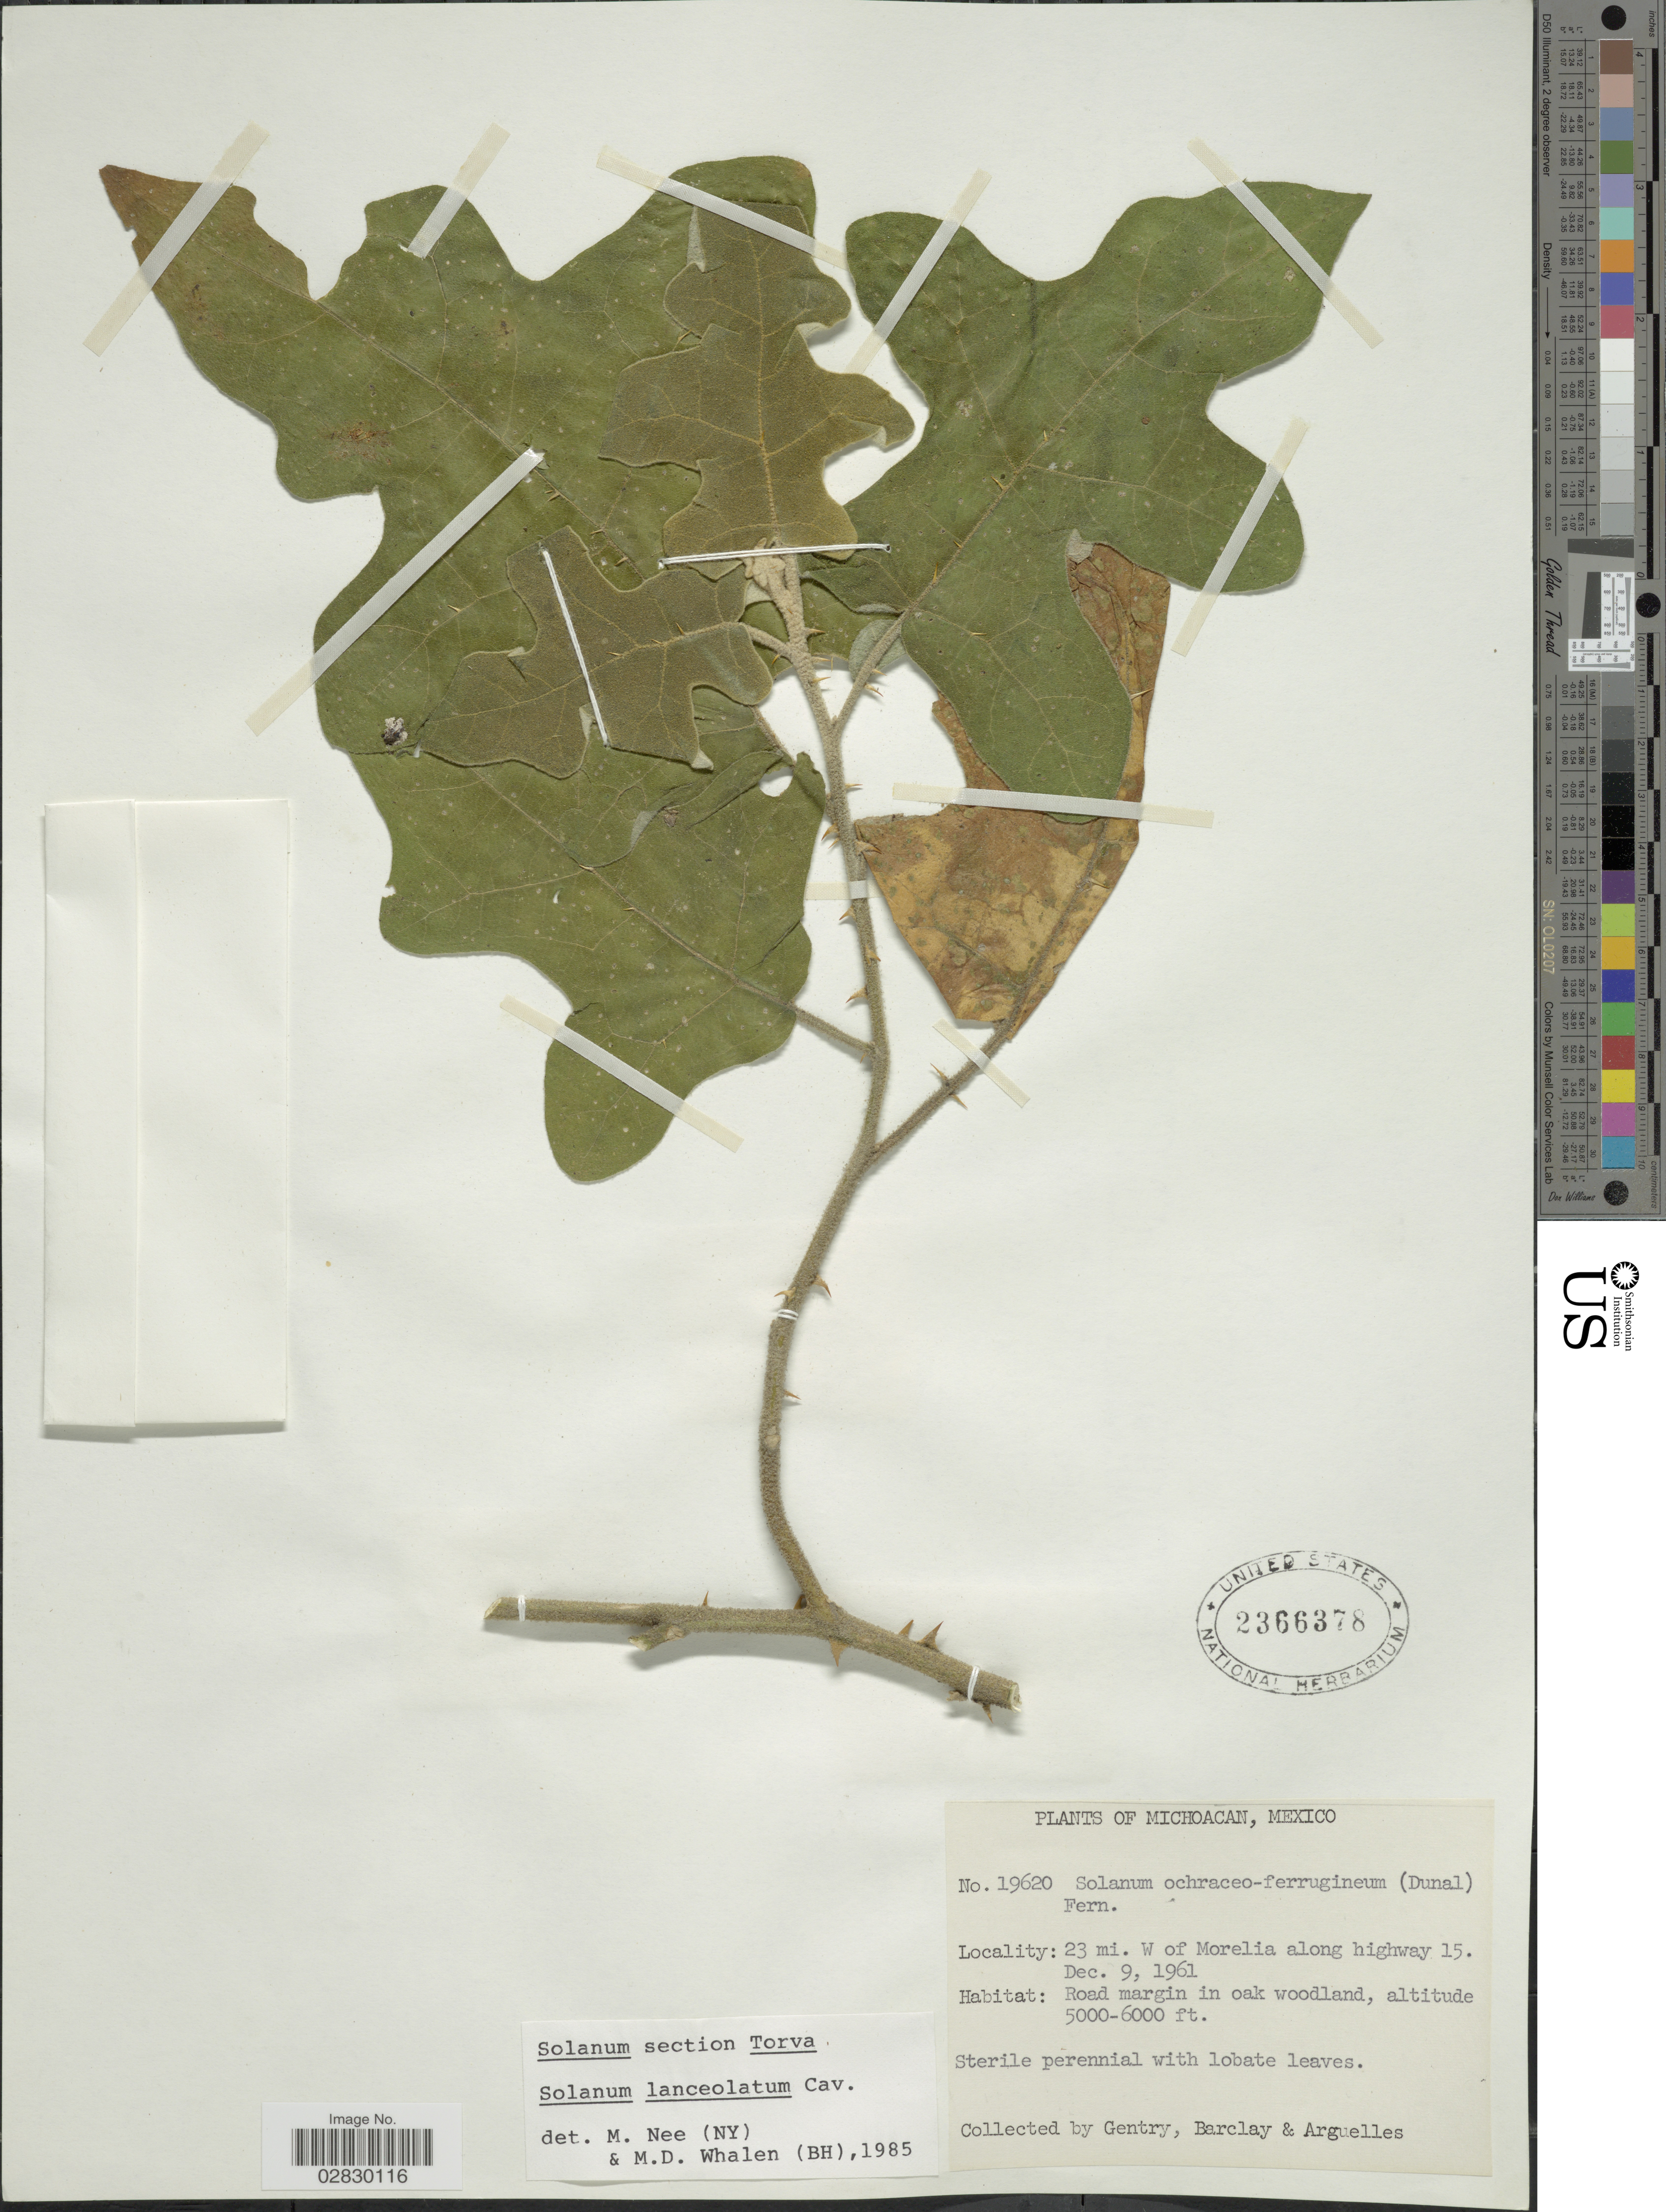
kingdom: Plantae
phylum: Tracheophyta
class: Magnoliopsida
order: Solanales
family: Solanaceae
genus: Solanum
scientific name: Solanum lanceolatum Berthault, nom. illeg.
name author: Berthault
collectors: Gentry, --, -- Barclay & Arguelles, --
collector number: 19620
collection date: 1961-12-09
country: Mexico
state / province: Michoacán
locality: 23 mi. W of Morelia along highway 15.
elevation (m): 1524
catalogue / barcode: US 2366378